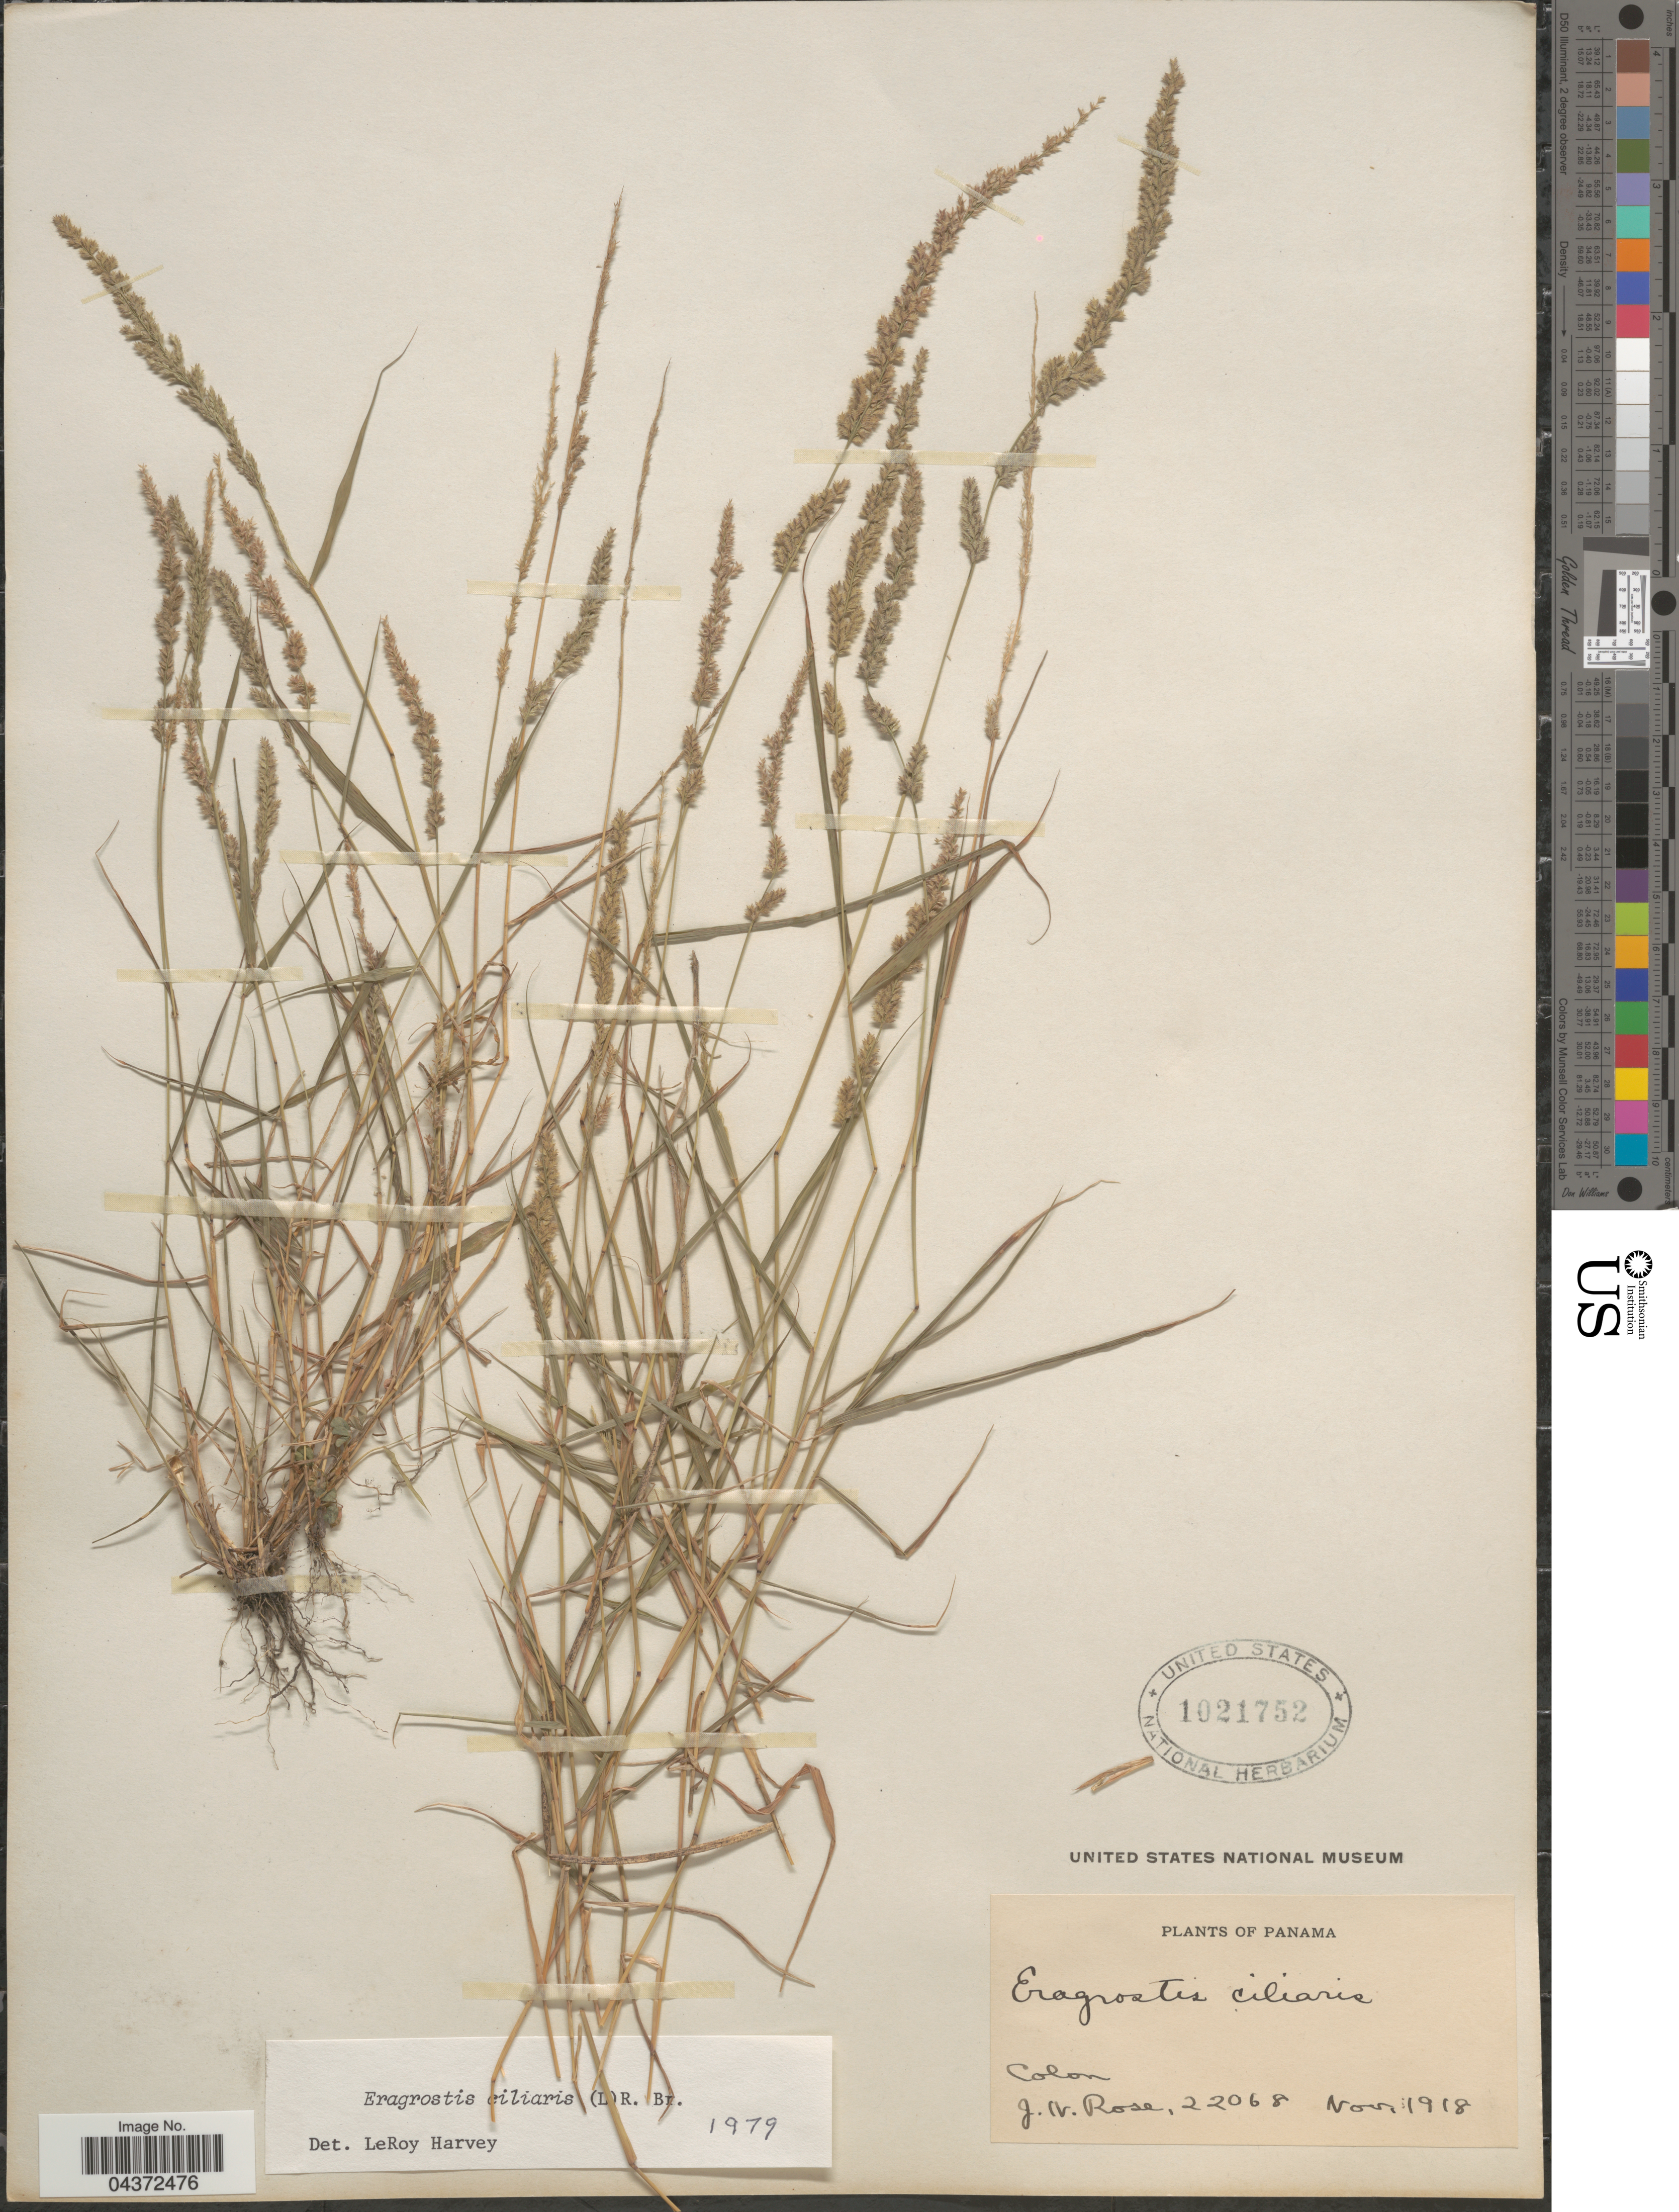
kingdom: Plantae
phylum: Tracheophyta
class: Liliopsida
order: Poales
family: Poaceae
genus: Eragrostis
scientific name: Eragrostis ciliaris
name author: (L.) R. Br.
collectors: J. N. Rose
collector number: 22068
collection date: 1918-11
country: Panama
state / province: Colón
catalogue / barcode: US 1021752